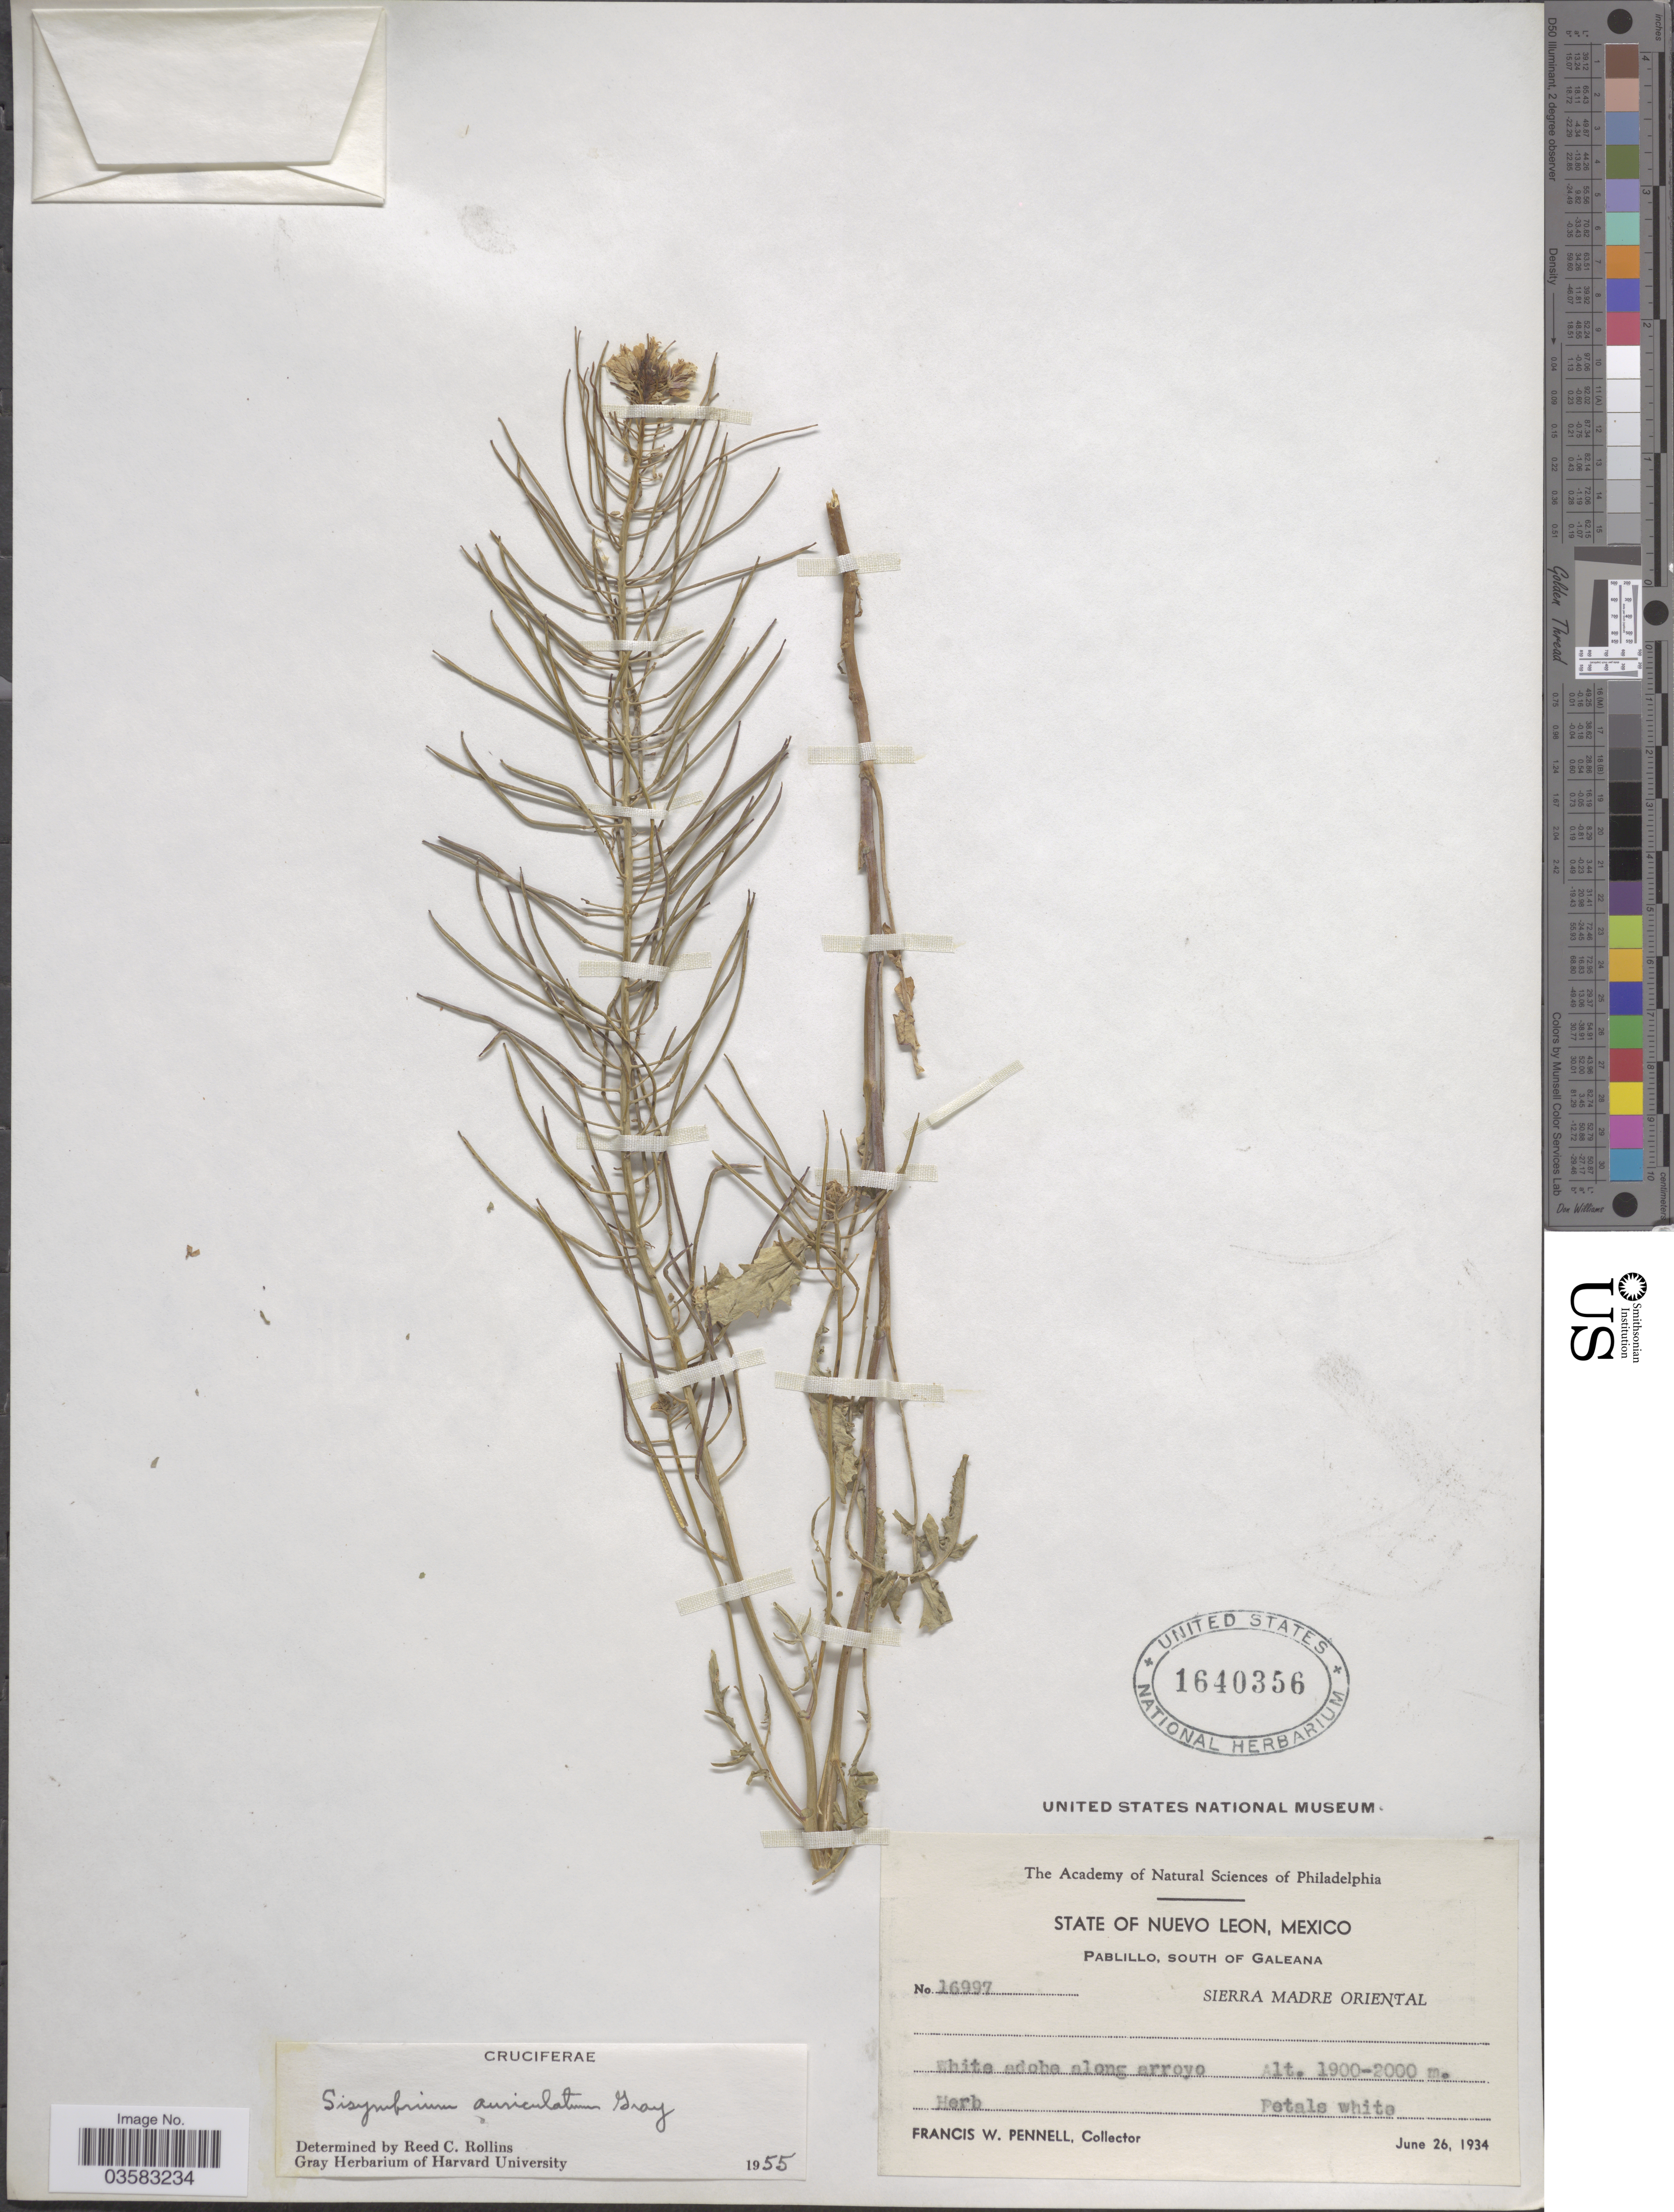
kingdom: Plantae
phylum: Tracheophyta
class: Magnoliopsida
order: Brassicales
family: Brassicaceae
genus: Sisymbrium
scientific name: Sisymbrium auriculatum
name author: A. Gray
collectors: F. W. Pennell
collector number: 16997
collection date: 1934-06-26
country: Mexico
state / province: Nuevo León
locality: Pablillo, South of Galeana. Sierra Madre Oriental.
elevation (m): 1900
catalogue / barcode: US 1640356